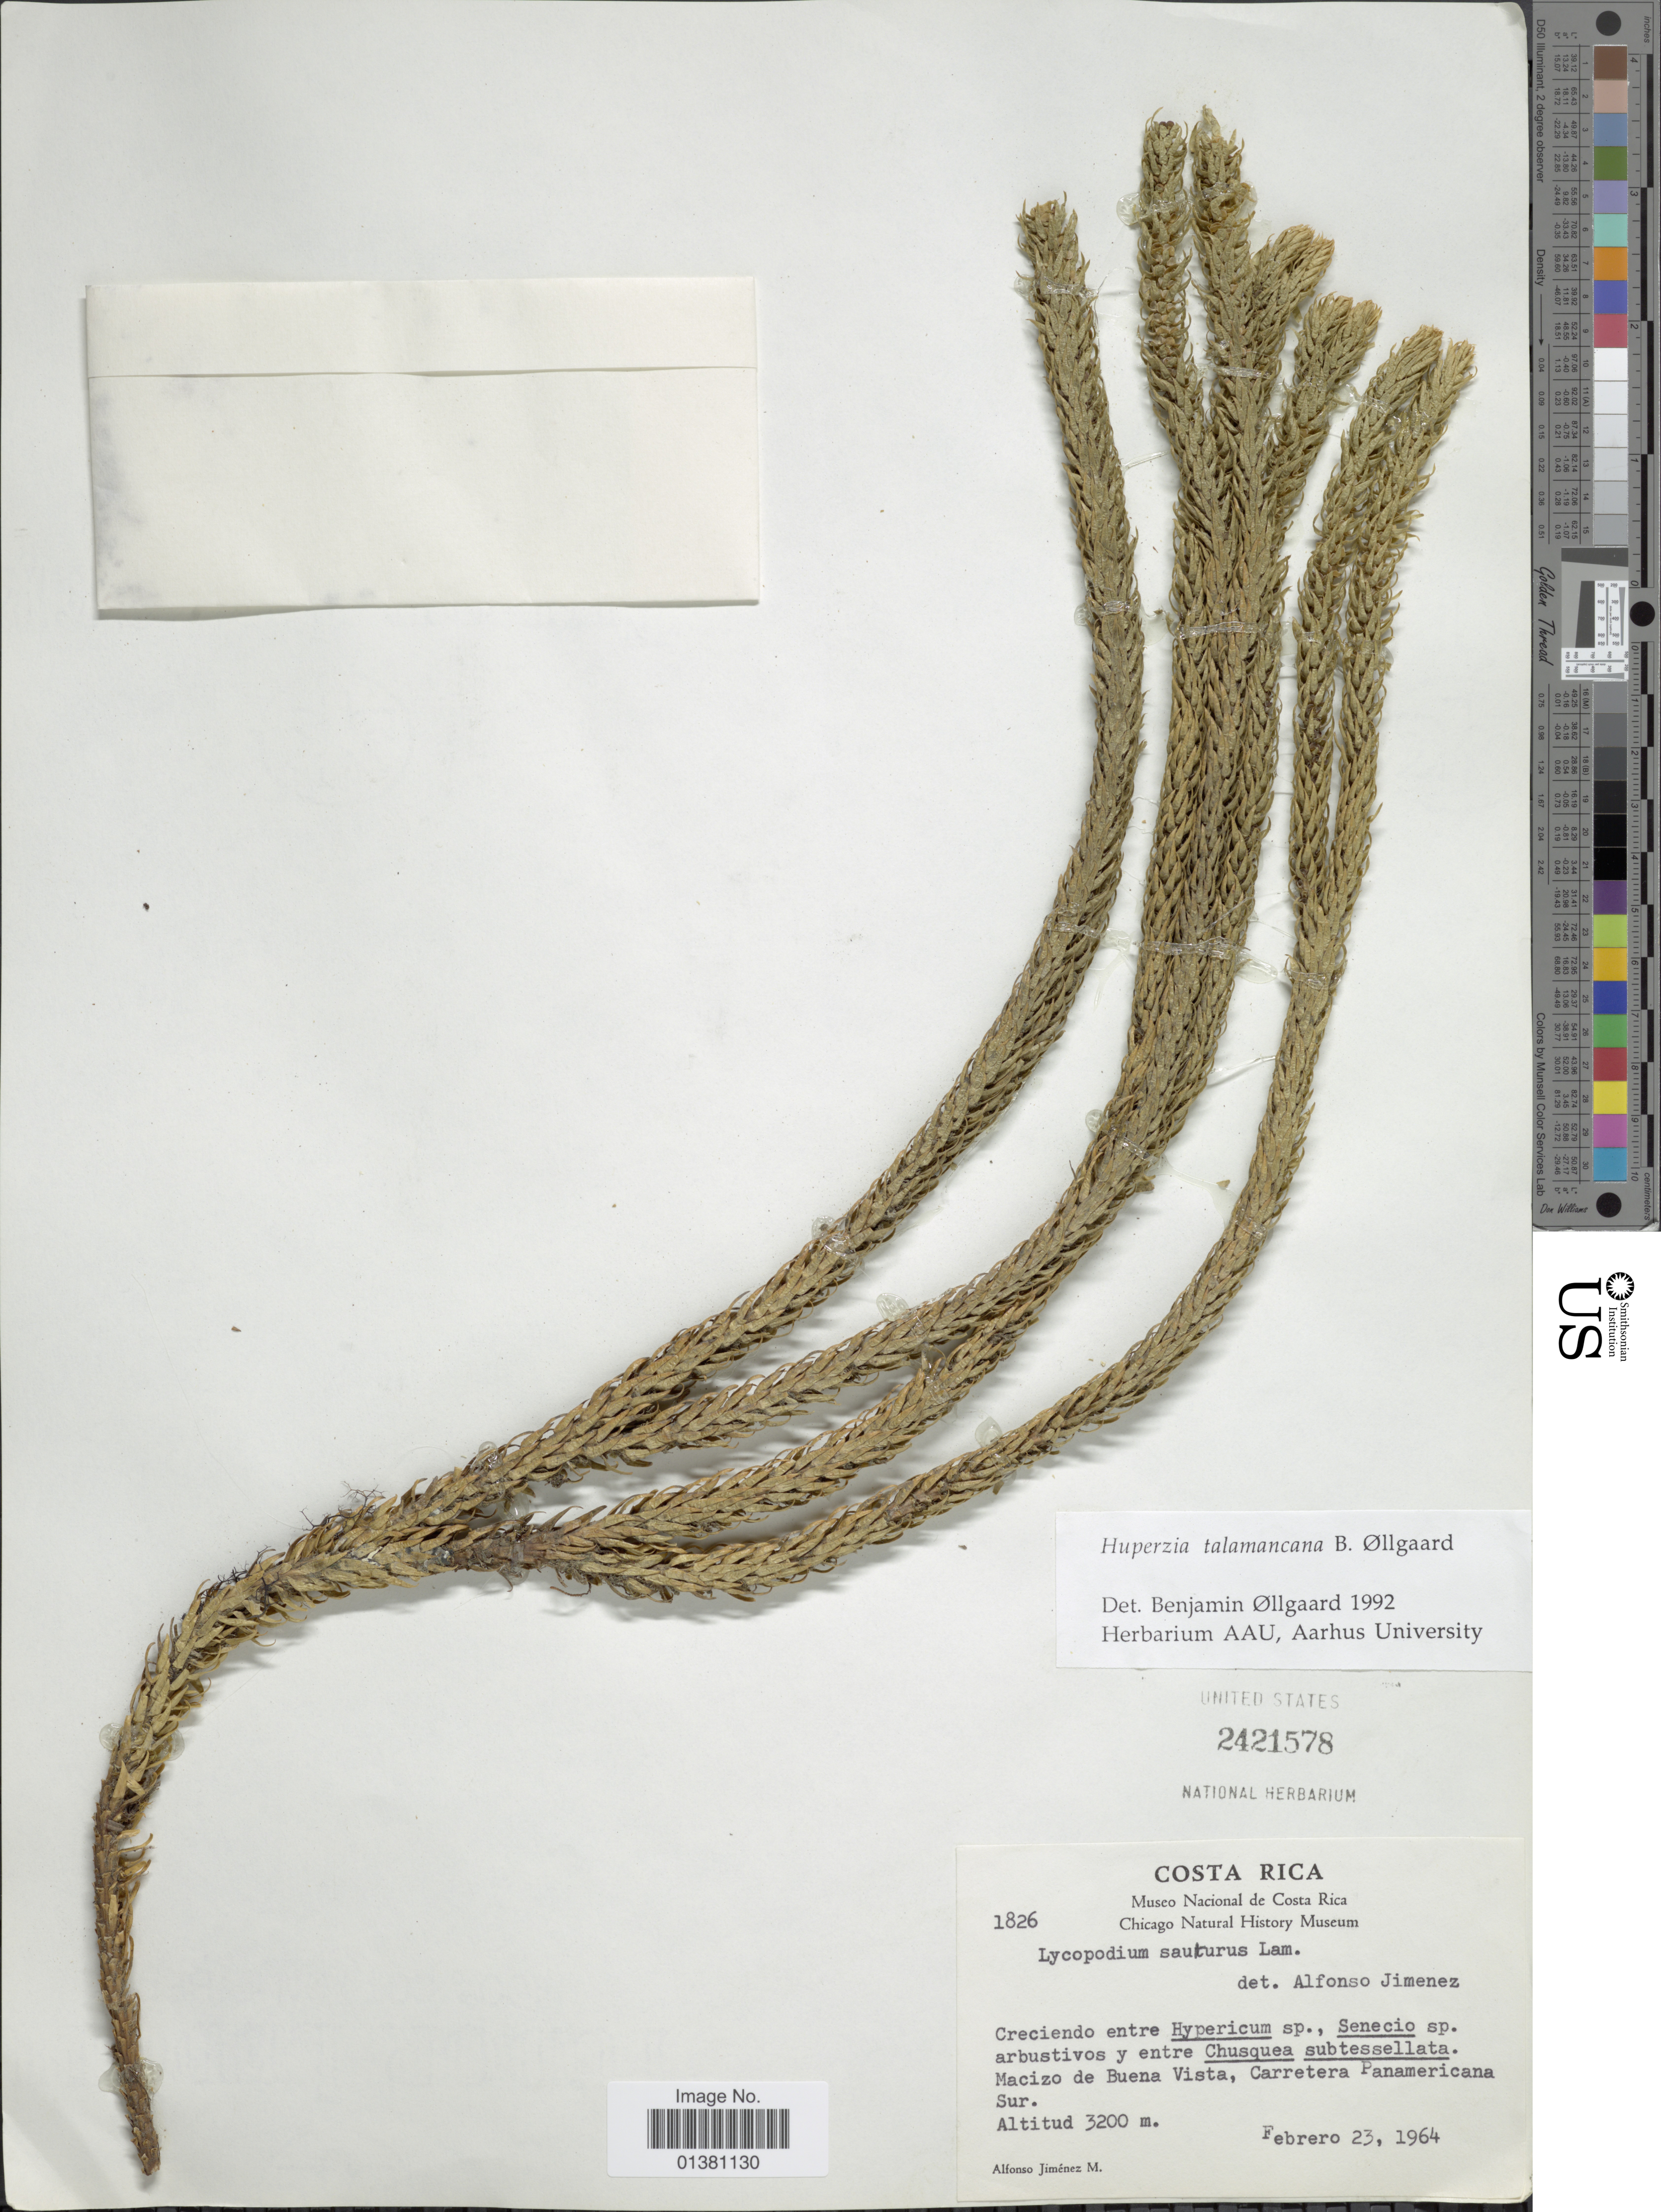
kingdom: Plantae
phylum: Tracheophyta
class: Lycopodiopsida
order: Lycopodiales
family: Lycopodiaceae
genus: Phlegmariurus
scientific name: Phlegmariurus talamancanus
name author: (B. Øllg.) B. Øllg.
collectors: A. Jimenez M.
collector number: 1826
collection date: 1964-02-23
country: Costa Rica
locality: Macizo de Buena Vista, carretera Panamericana Sur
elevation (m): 3200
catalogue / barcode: US 2421578